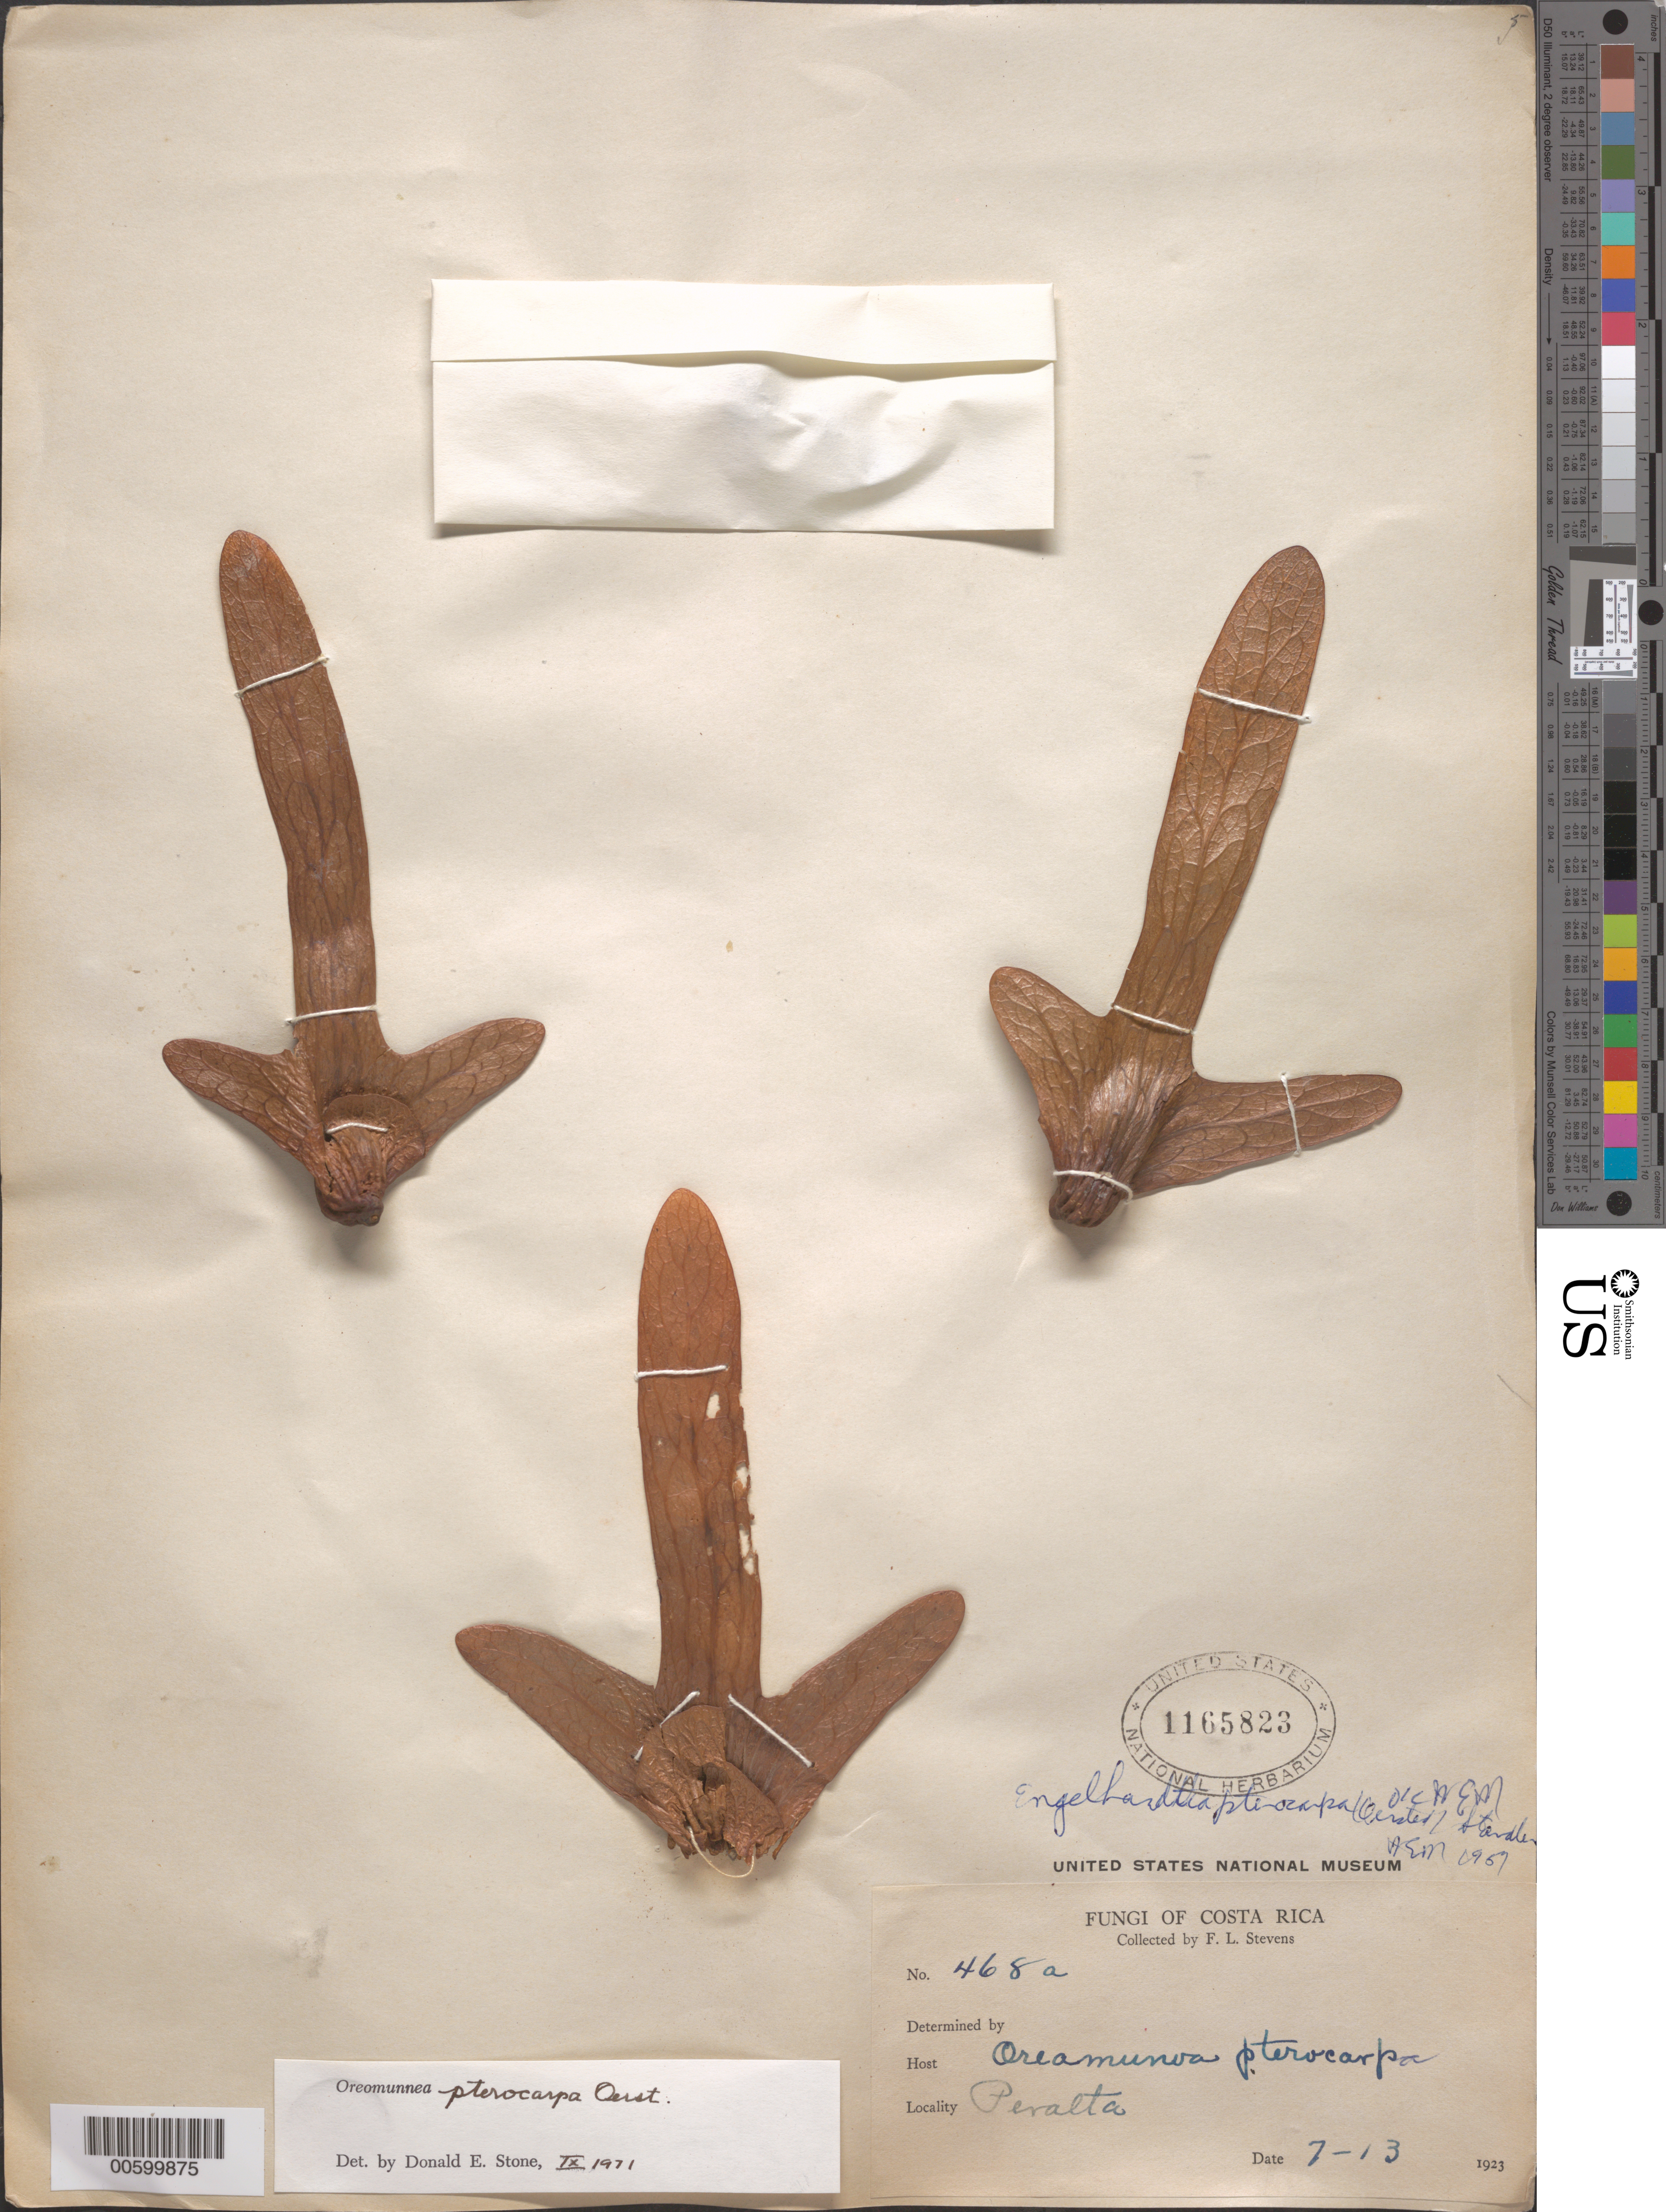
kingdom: Plantae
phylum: Tracheophyta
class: Magnoliopsida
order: Fagales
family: Juglandaceae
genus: Oreomunnea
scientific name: Oreomunnea pterocarpa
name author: Oerst.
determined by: Stone, D. E.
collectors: F. L. Stevens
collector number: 468a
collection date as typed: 13 Jul 1923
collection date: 1923-07-13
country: Costa Rica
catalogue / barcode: US 1165823